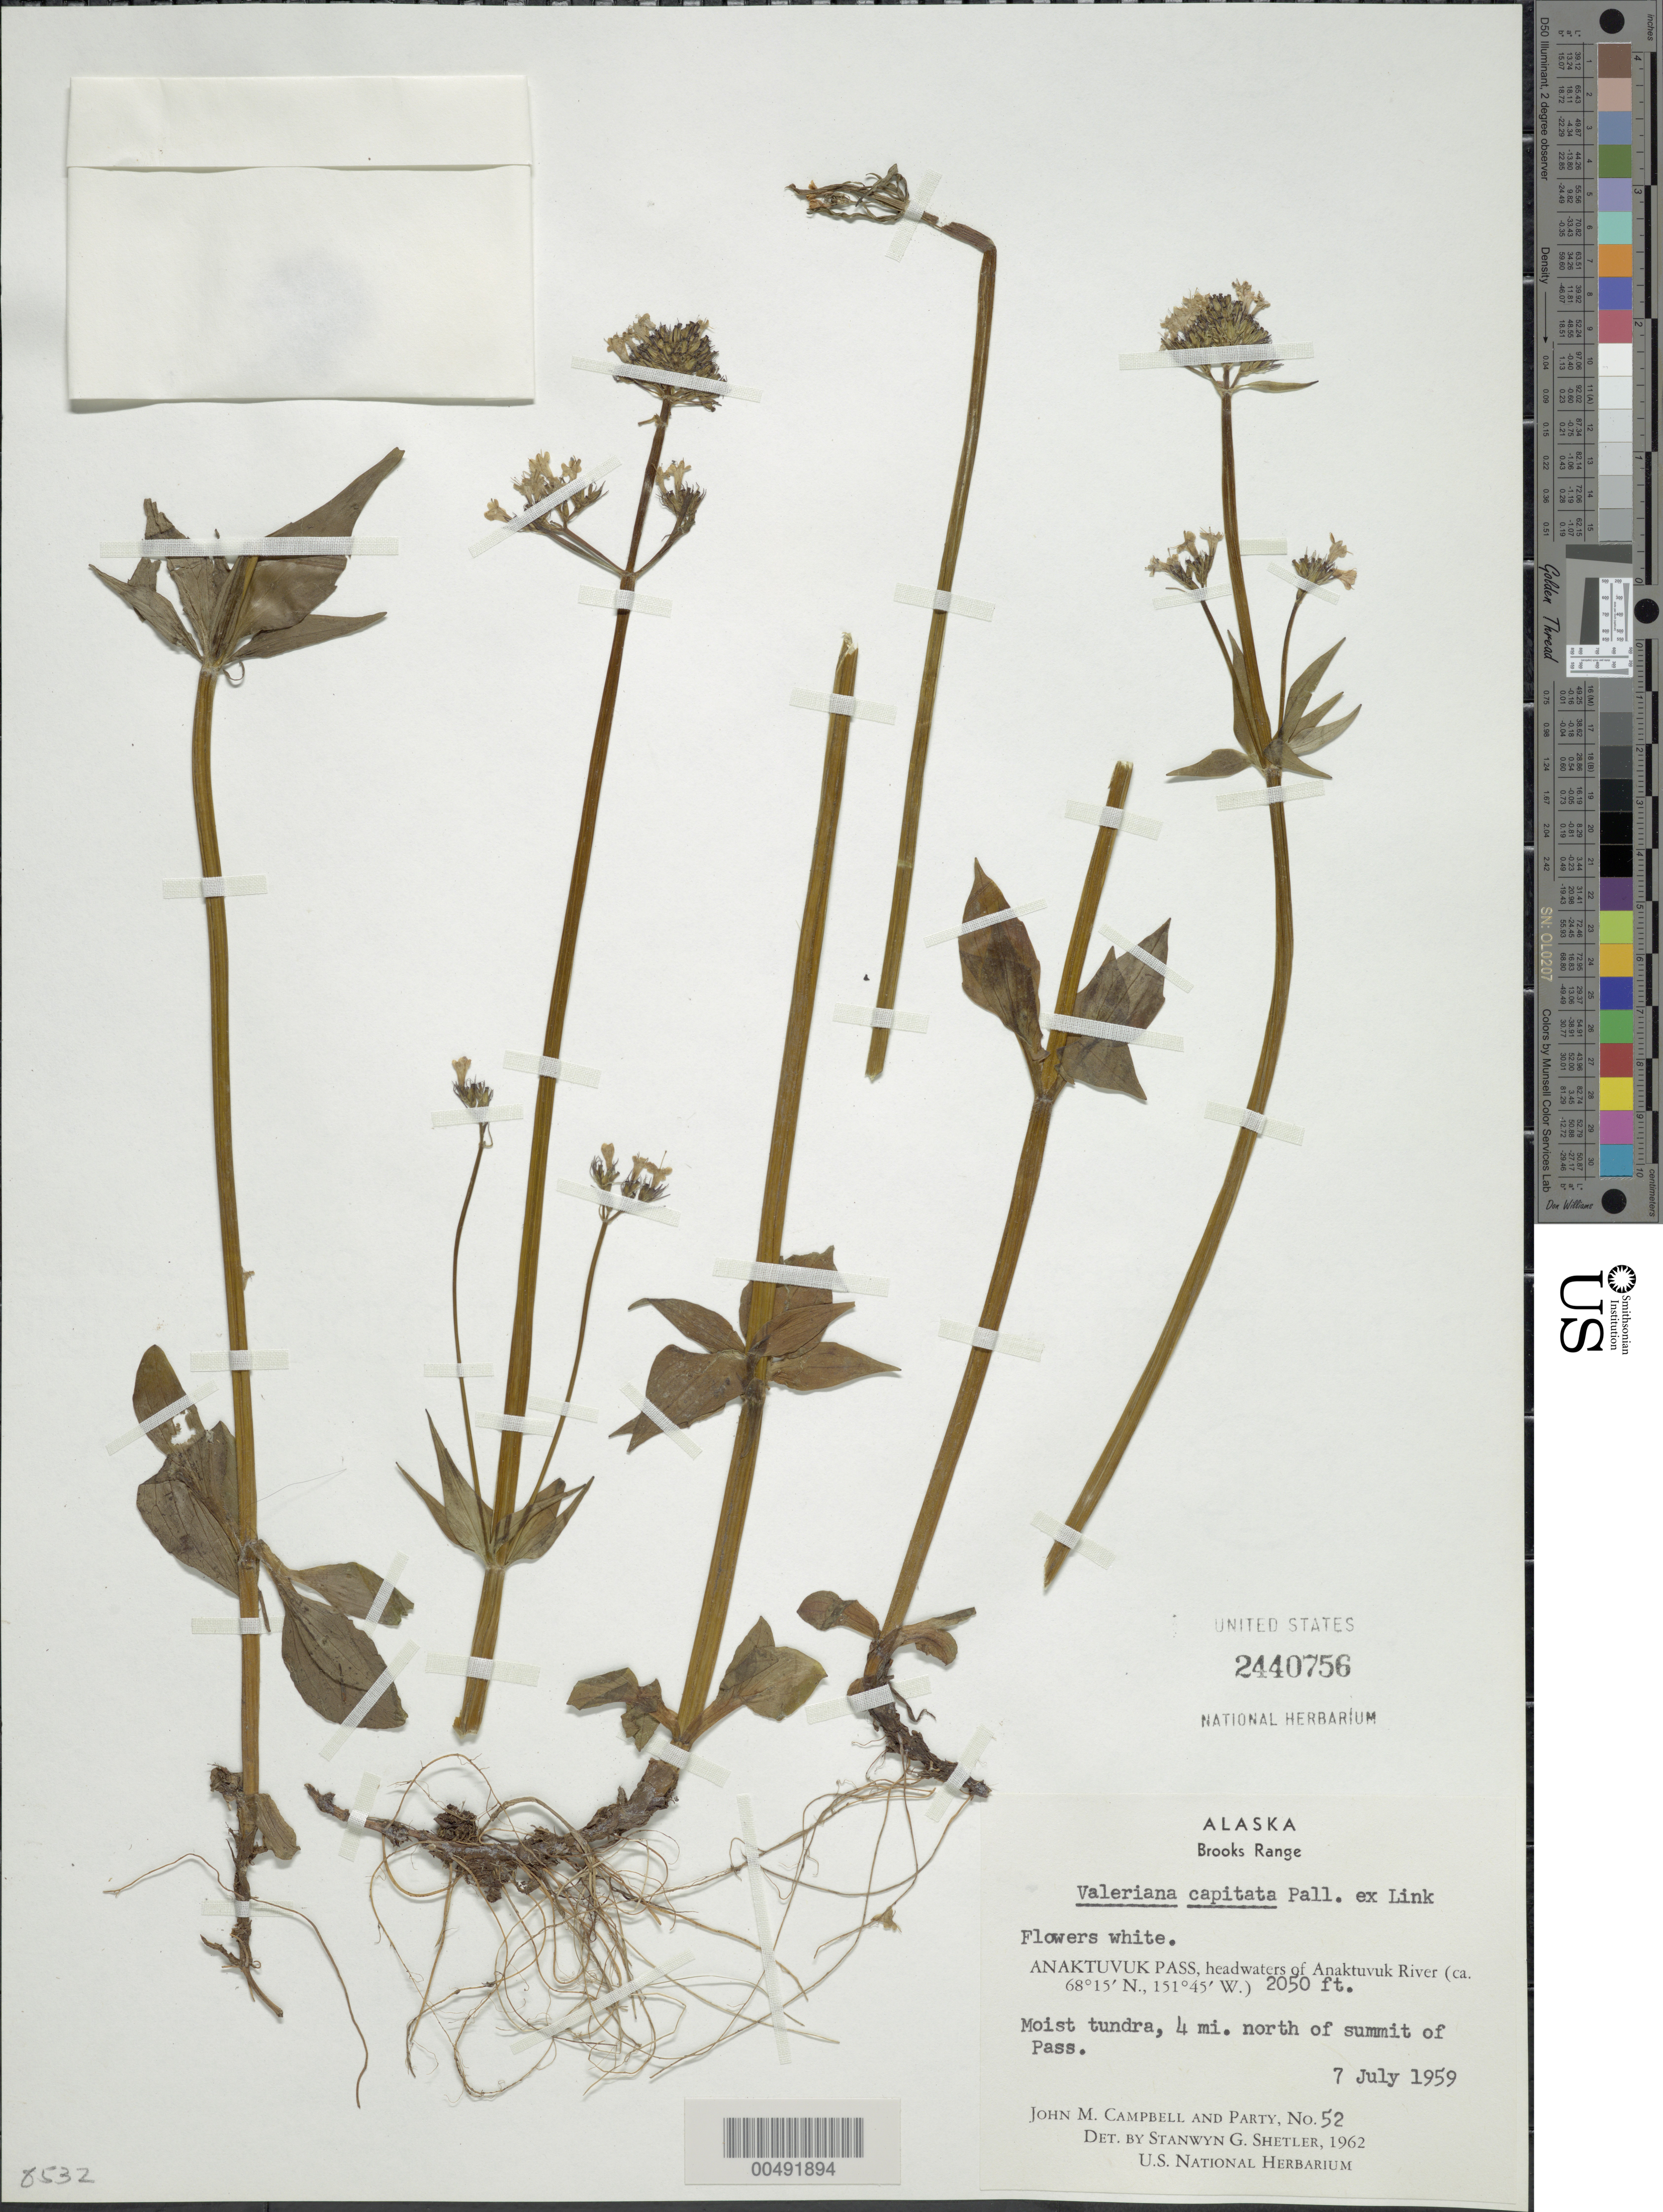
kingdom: Plantae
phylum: Tracheophyta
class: Magnoliopsida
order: Dipsacales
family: Caprifoliaceae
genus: Valeriana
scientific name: Valeriana capitata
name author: Link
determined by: Shetler, Stanwyn G., (US), NMNH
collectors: J. M. Campbell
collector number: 52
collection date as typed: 07 Jul 1959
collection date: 1959-07-07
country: United States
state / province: Alaska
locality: Brooks Range, 4 mi. N of summit of Anaktuvuk Pass, headwaters of Anaktuvuk River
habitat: moist tundra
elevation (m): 625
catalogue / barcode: US 2440756